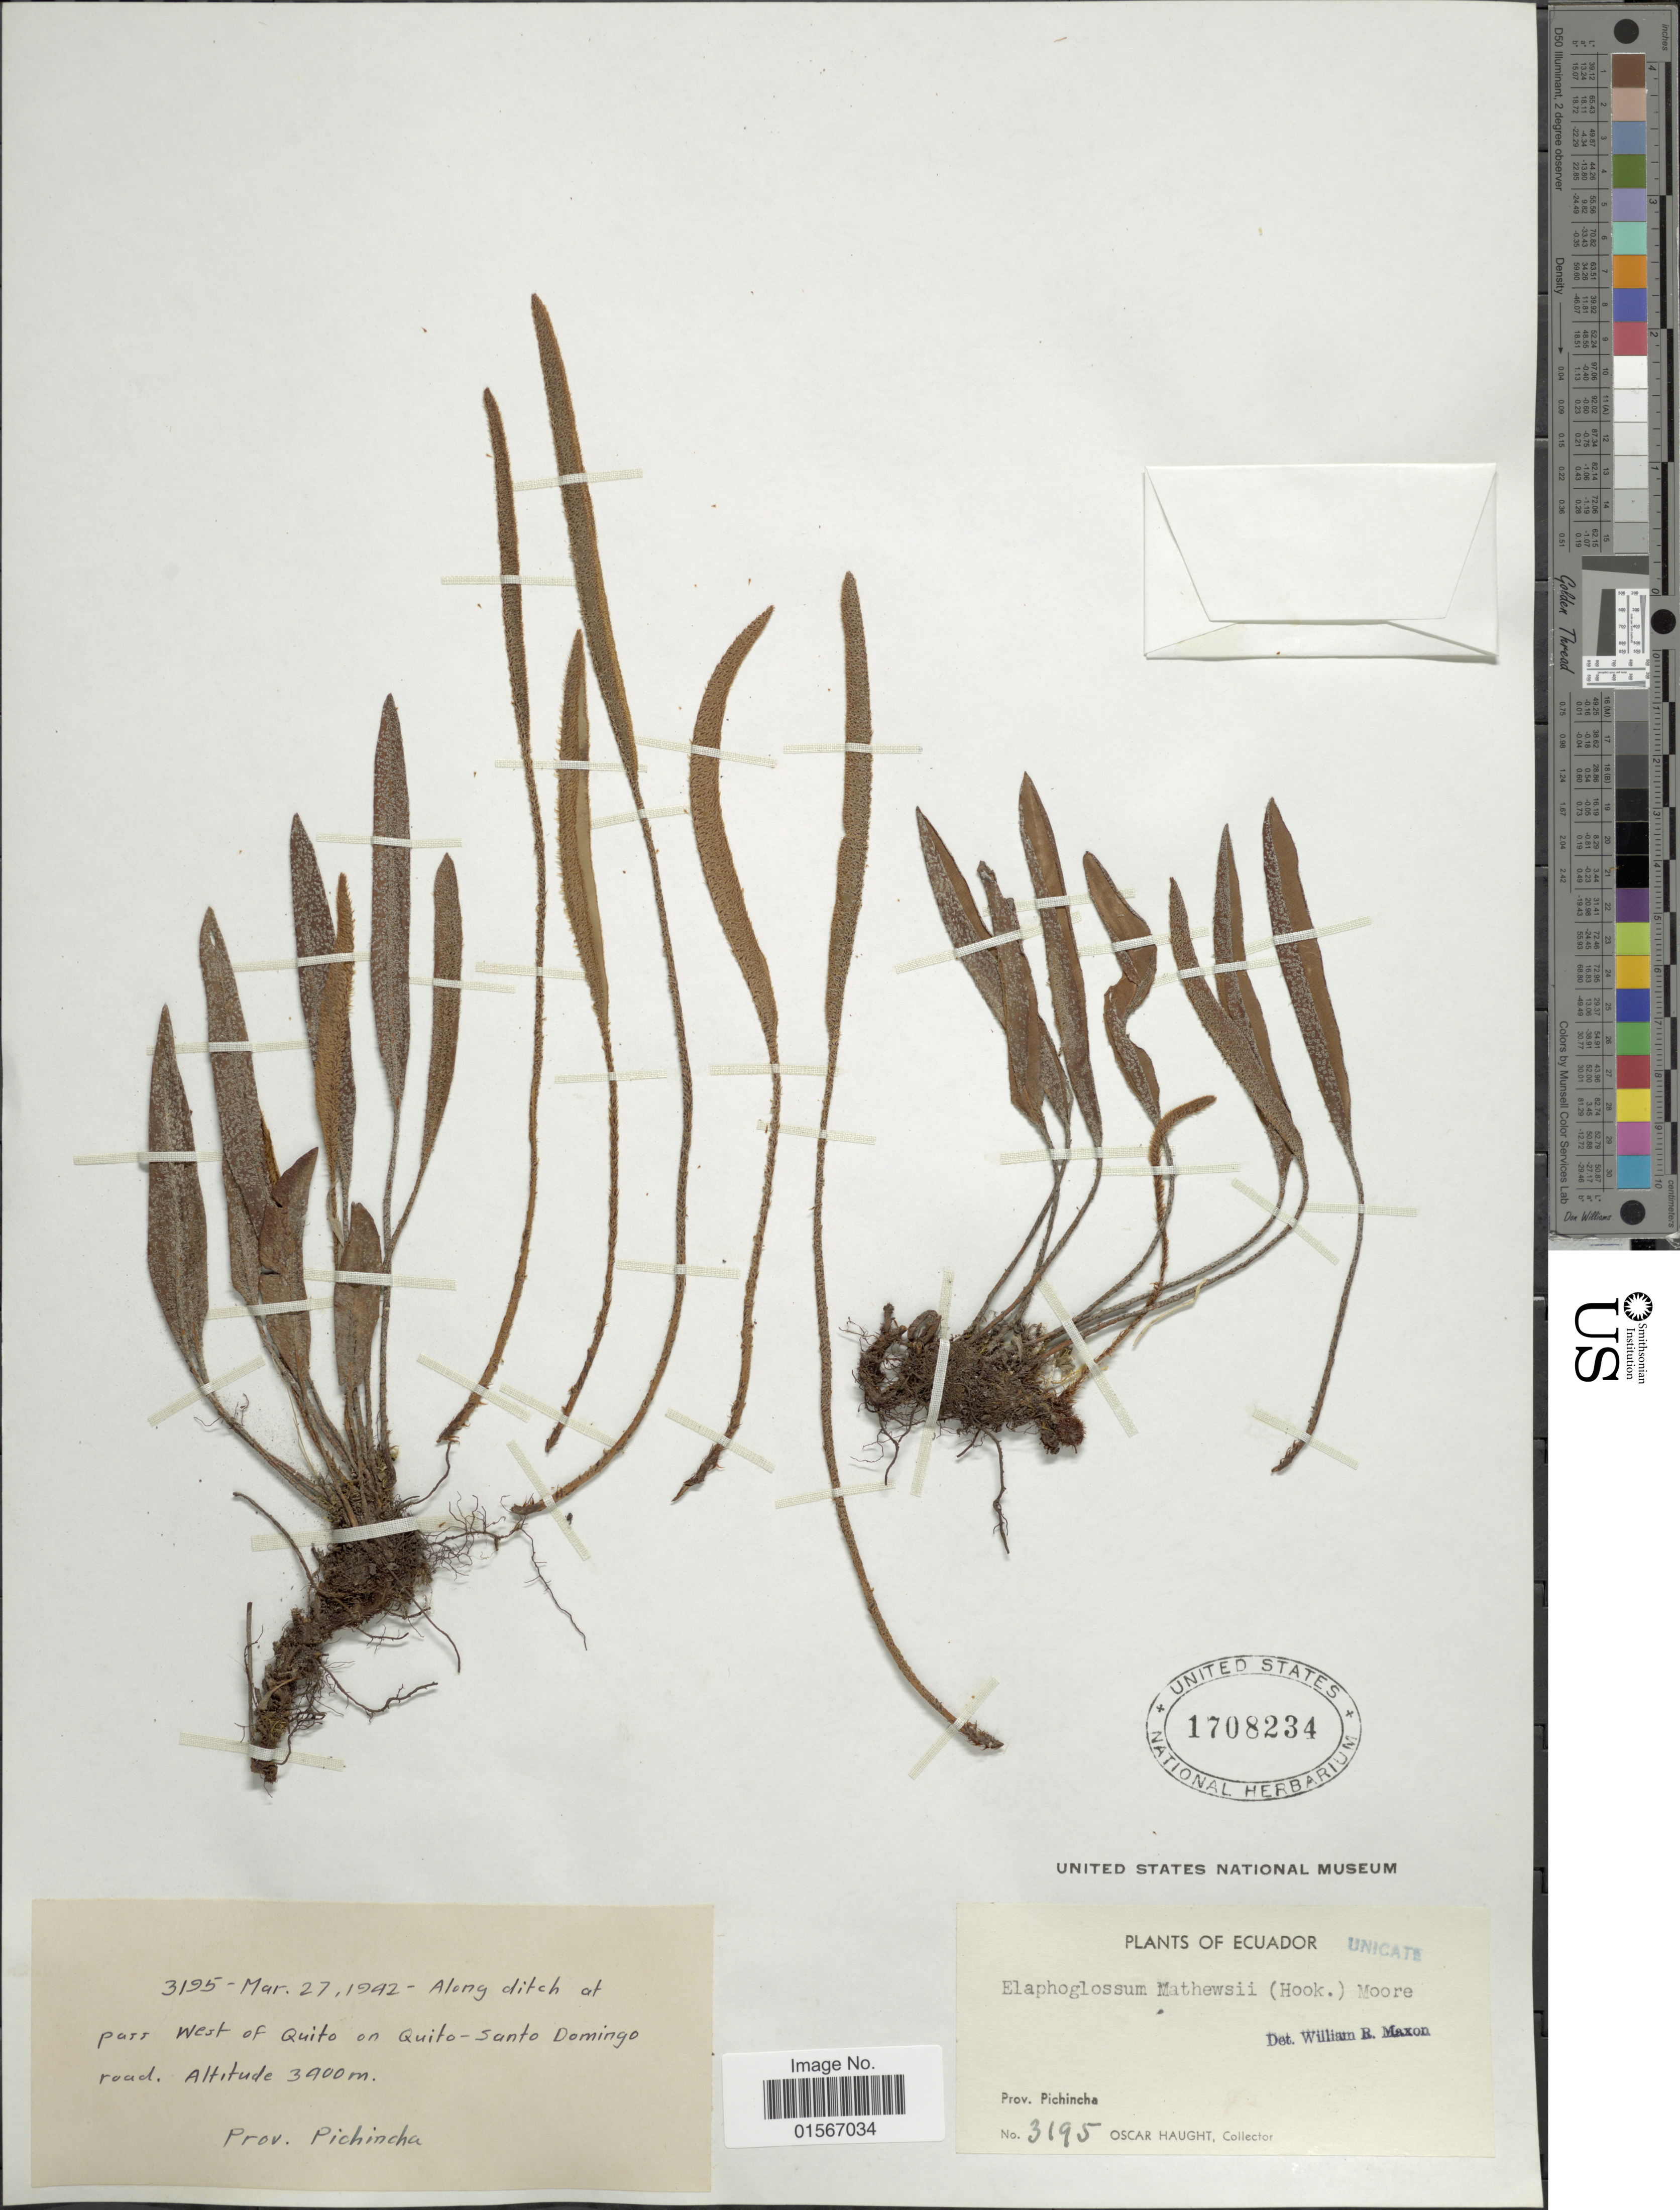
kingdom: Plantae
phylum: Tracheophyta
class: Polypodiopsida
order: Polypodiales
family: Dryopteridaceae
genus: Elaphoglossum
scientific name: Elaphoglossum mathewsii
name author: (Fée) T. Moore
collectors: O. L. Haught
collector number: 3195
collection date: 1942-03-27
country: Ecuador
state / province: Pichincha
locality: Along ditch at pass West of Quito on Quito-Santo Domingo road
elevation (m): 3900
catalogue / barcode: US 1708234